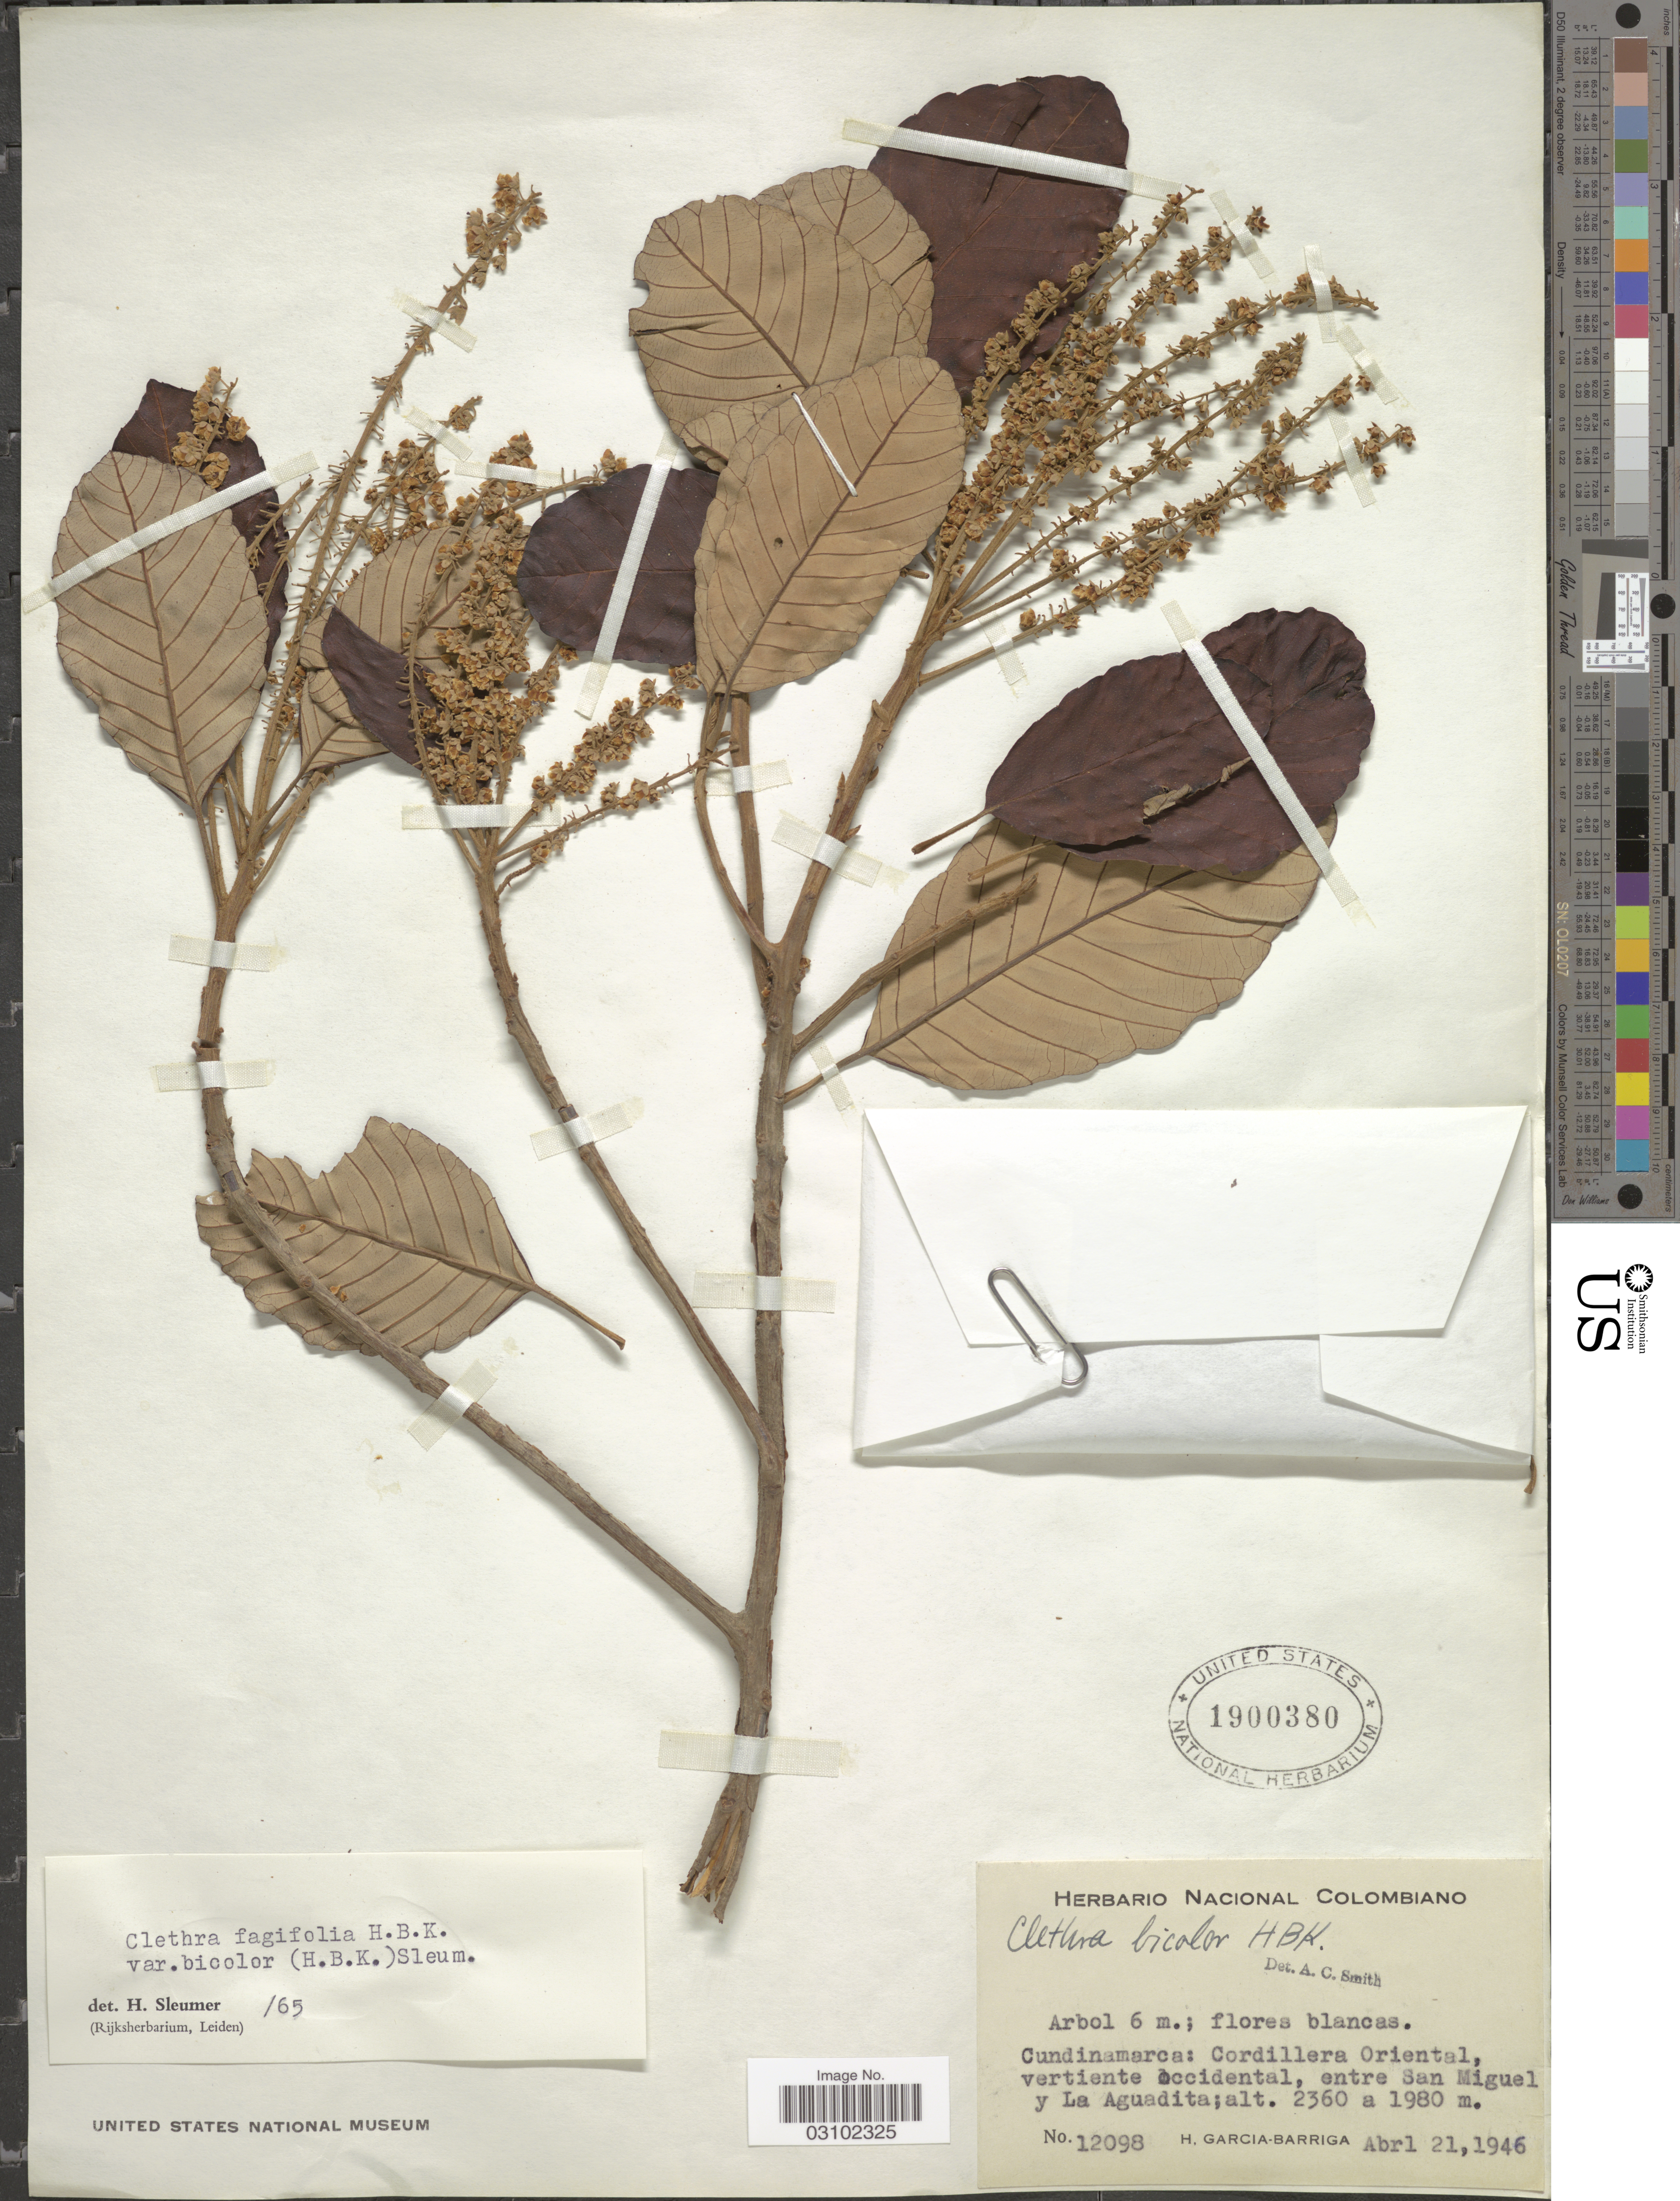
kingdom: Plantae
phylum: Tracheophyta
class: Magnoliopsida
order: Ericales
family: Clethraceae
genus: Clethra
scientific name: Clethra fagifolia var. bicolor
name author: Kunth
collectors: H. García Barriga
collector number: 12098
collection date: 1946-04-21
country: Colombia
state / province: Cundinamarca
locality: Cordillera Oriental, vertiente occidental, entre San Miguel y La Aguadita.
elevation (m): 1980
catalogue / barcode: US 1900380